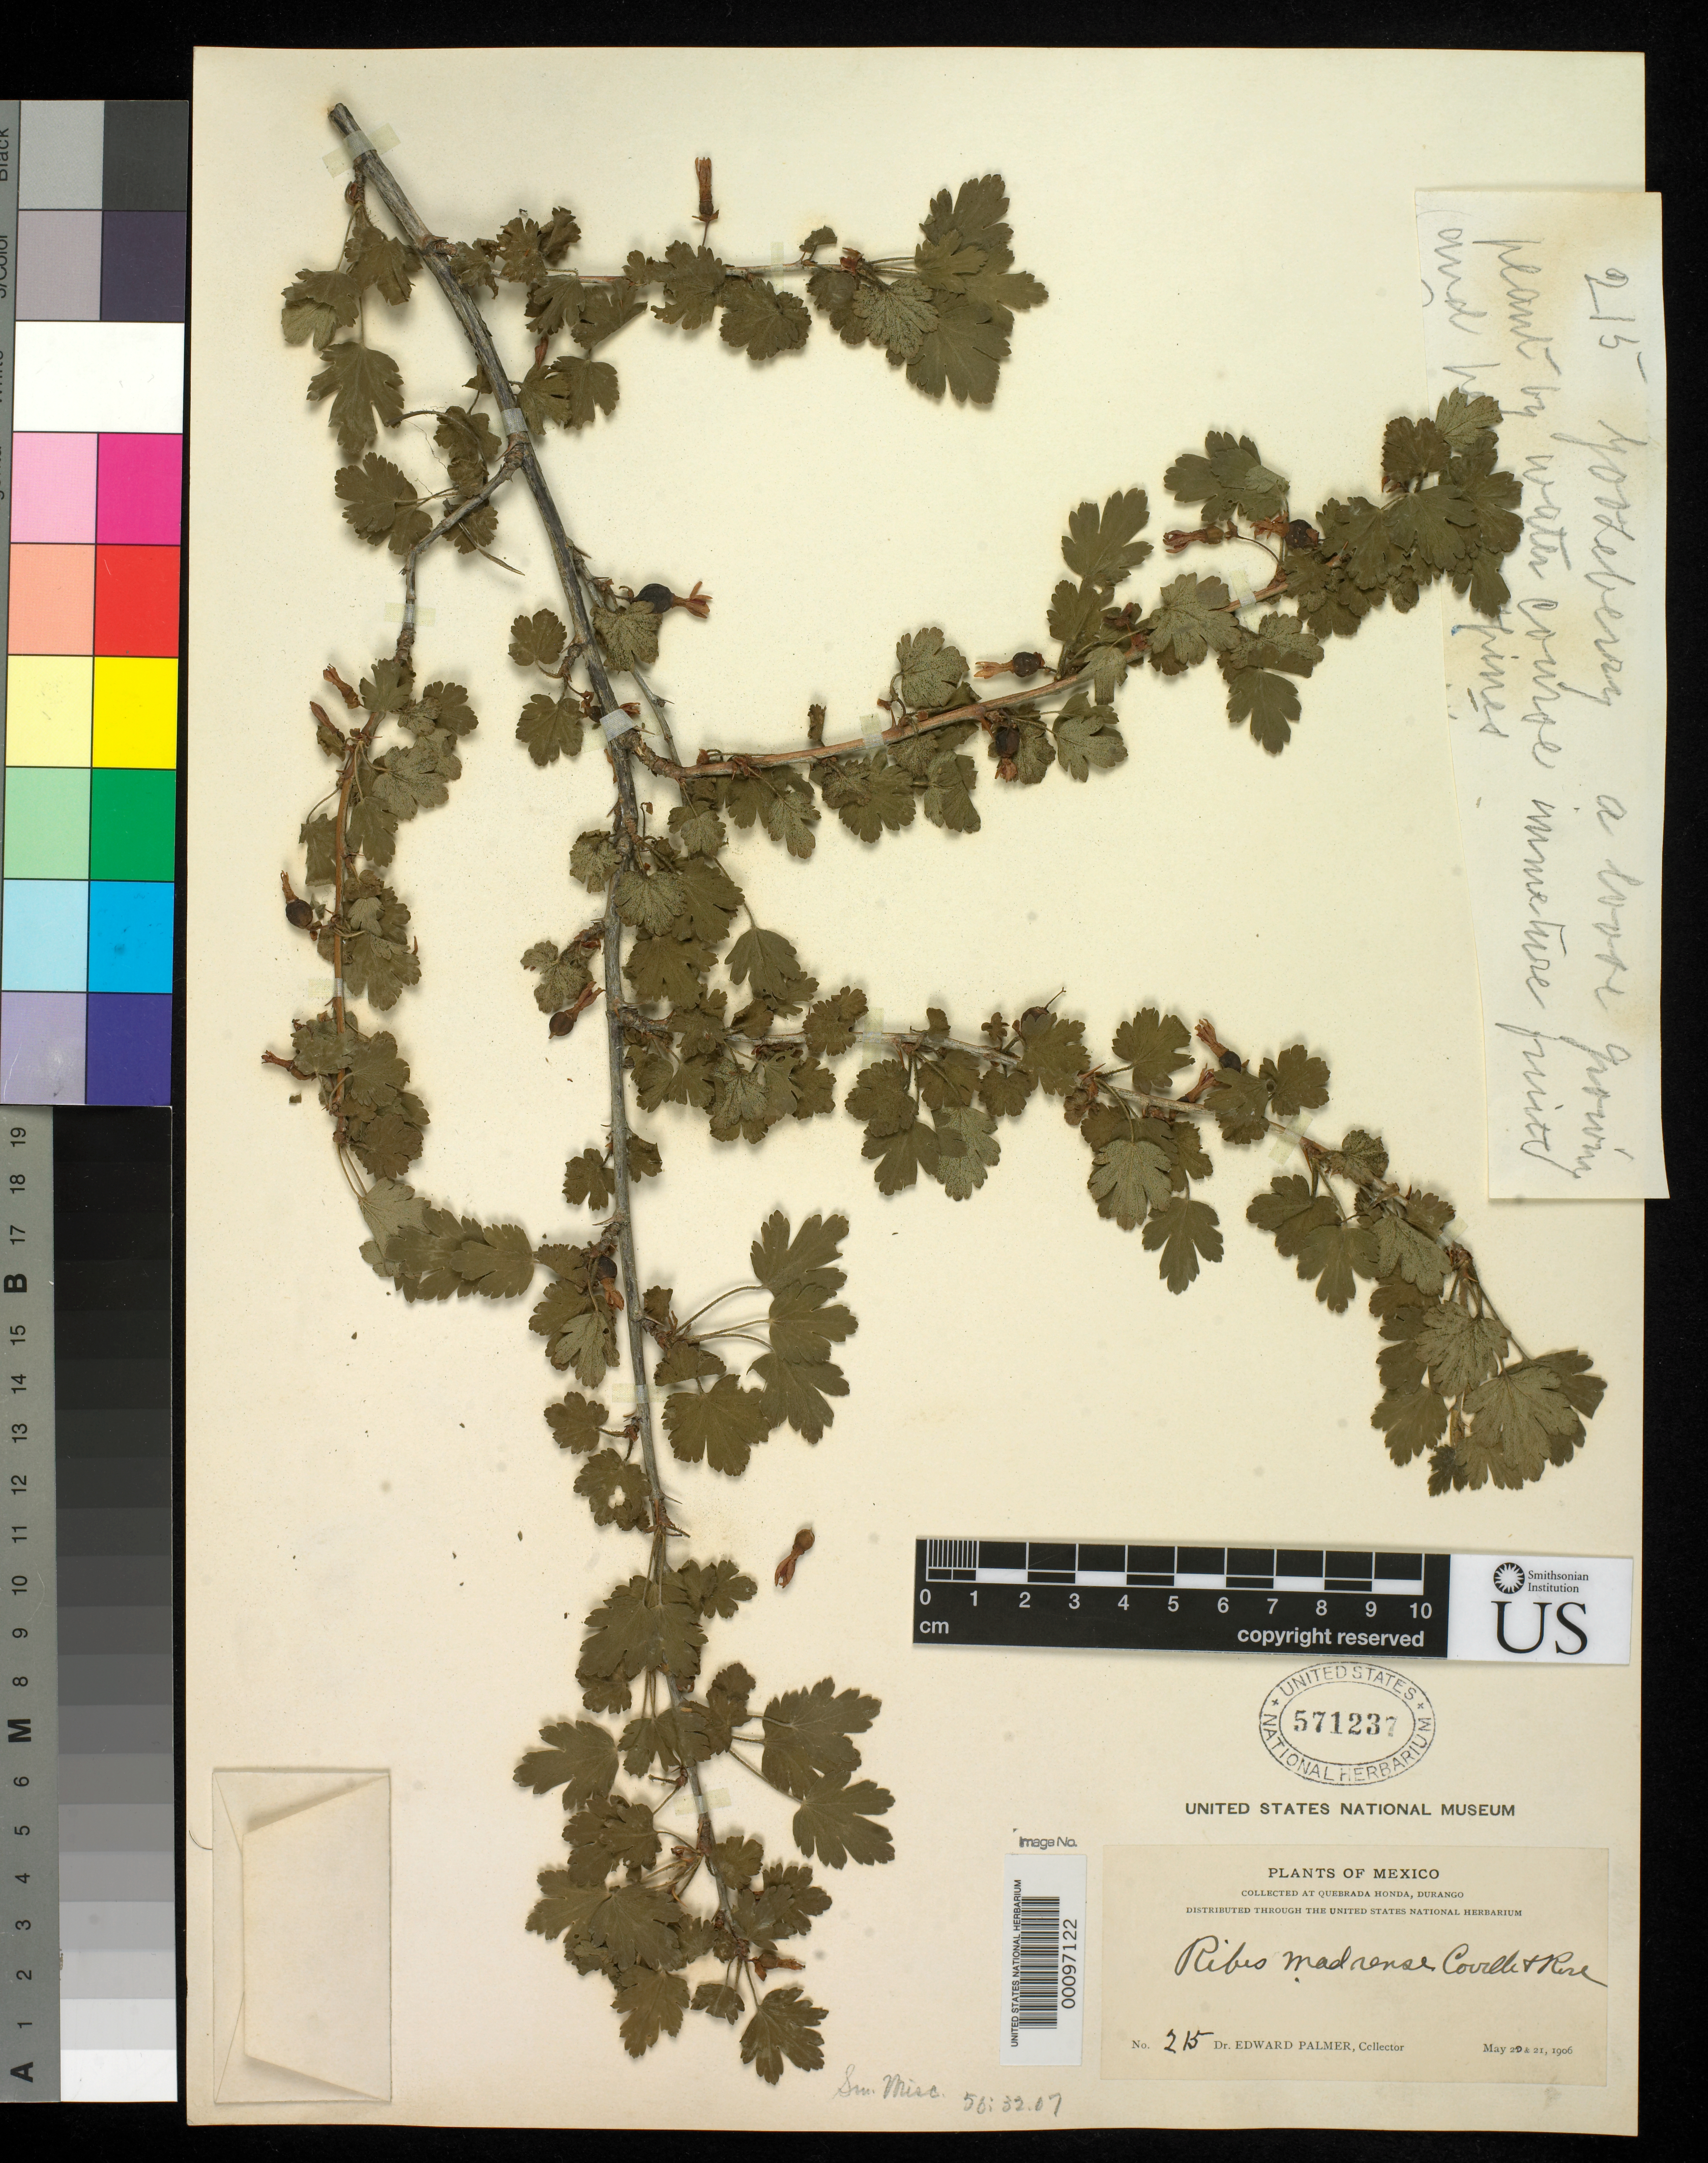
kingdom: Plantae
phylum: Tracheophyta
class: Magnoliopsida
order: Saxifragales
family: Grossulariaceae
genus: Ribes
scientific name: Ribes madrense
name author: Coville & Rose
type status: Holotype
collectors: E. Palmer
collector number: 215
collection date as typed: May 1906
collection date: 1906-05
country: Mexico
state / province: Durango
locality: Near Quebrada Honda.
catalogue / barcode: US 571237